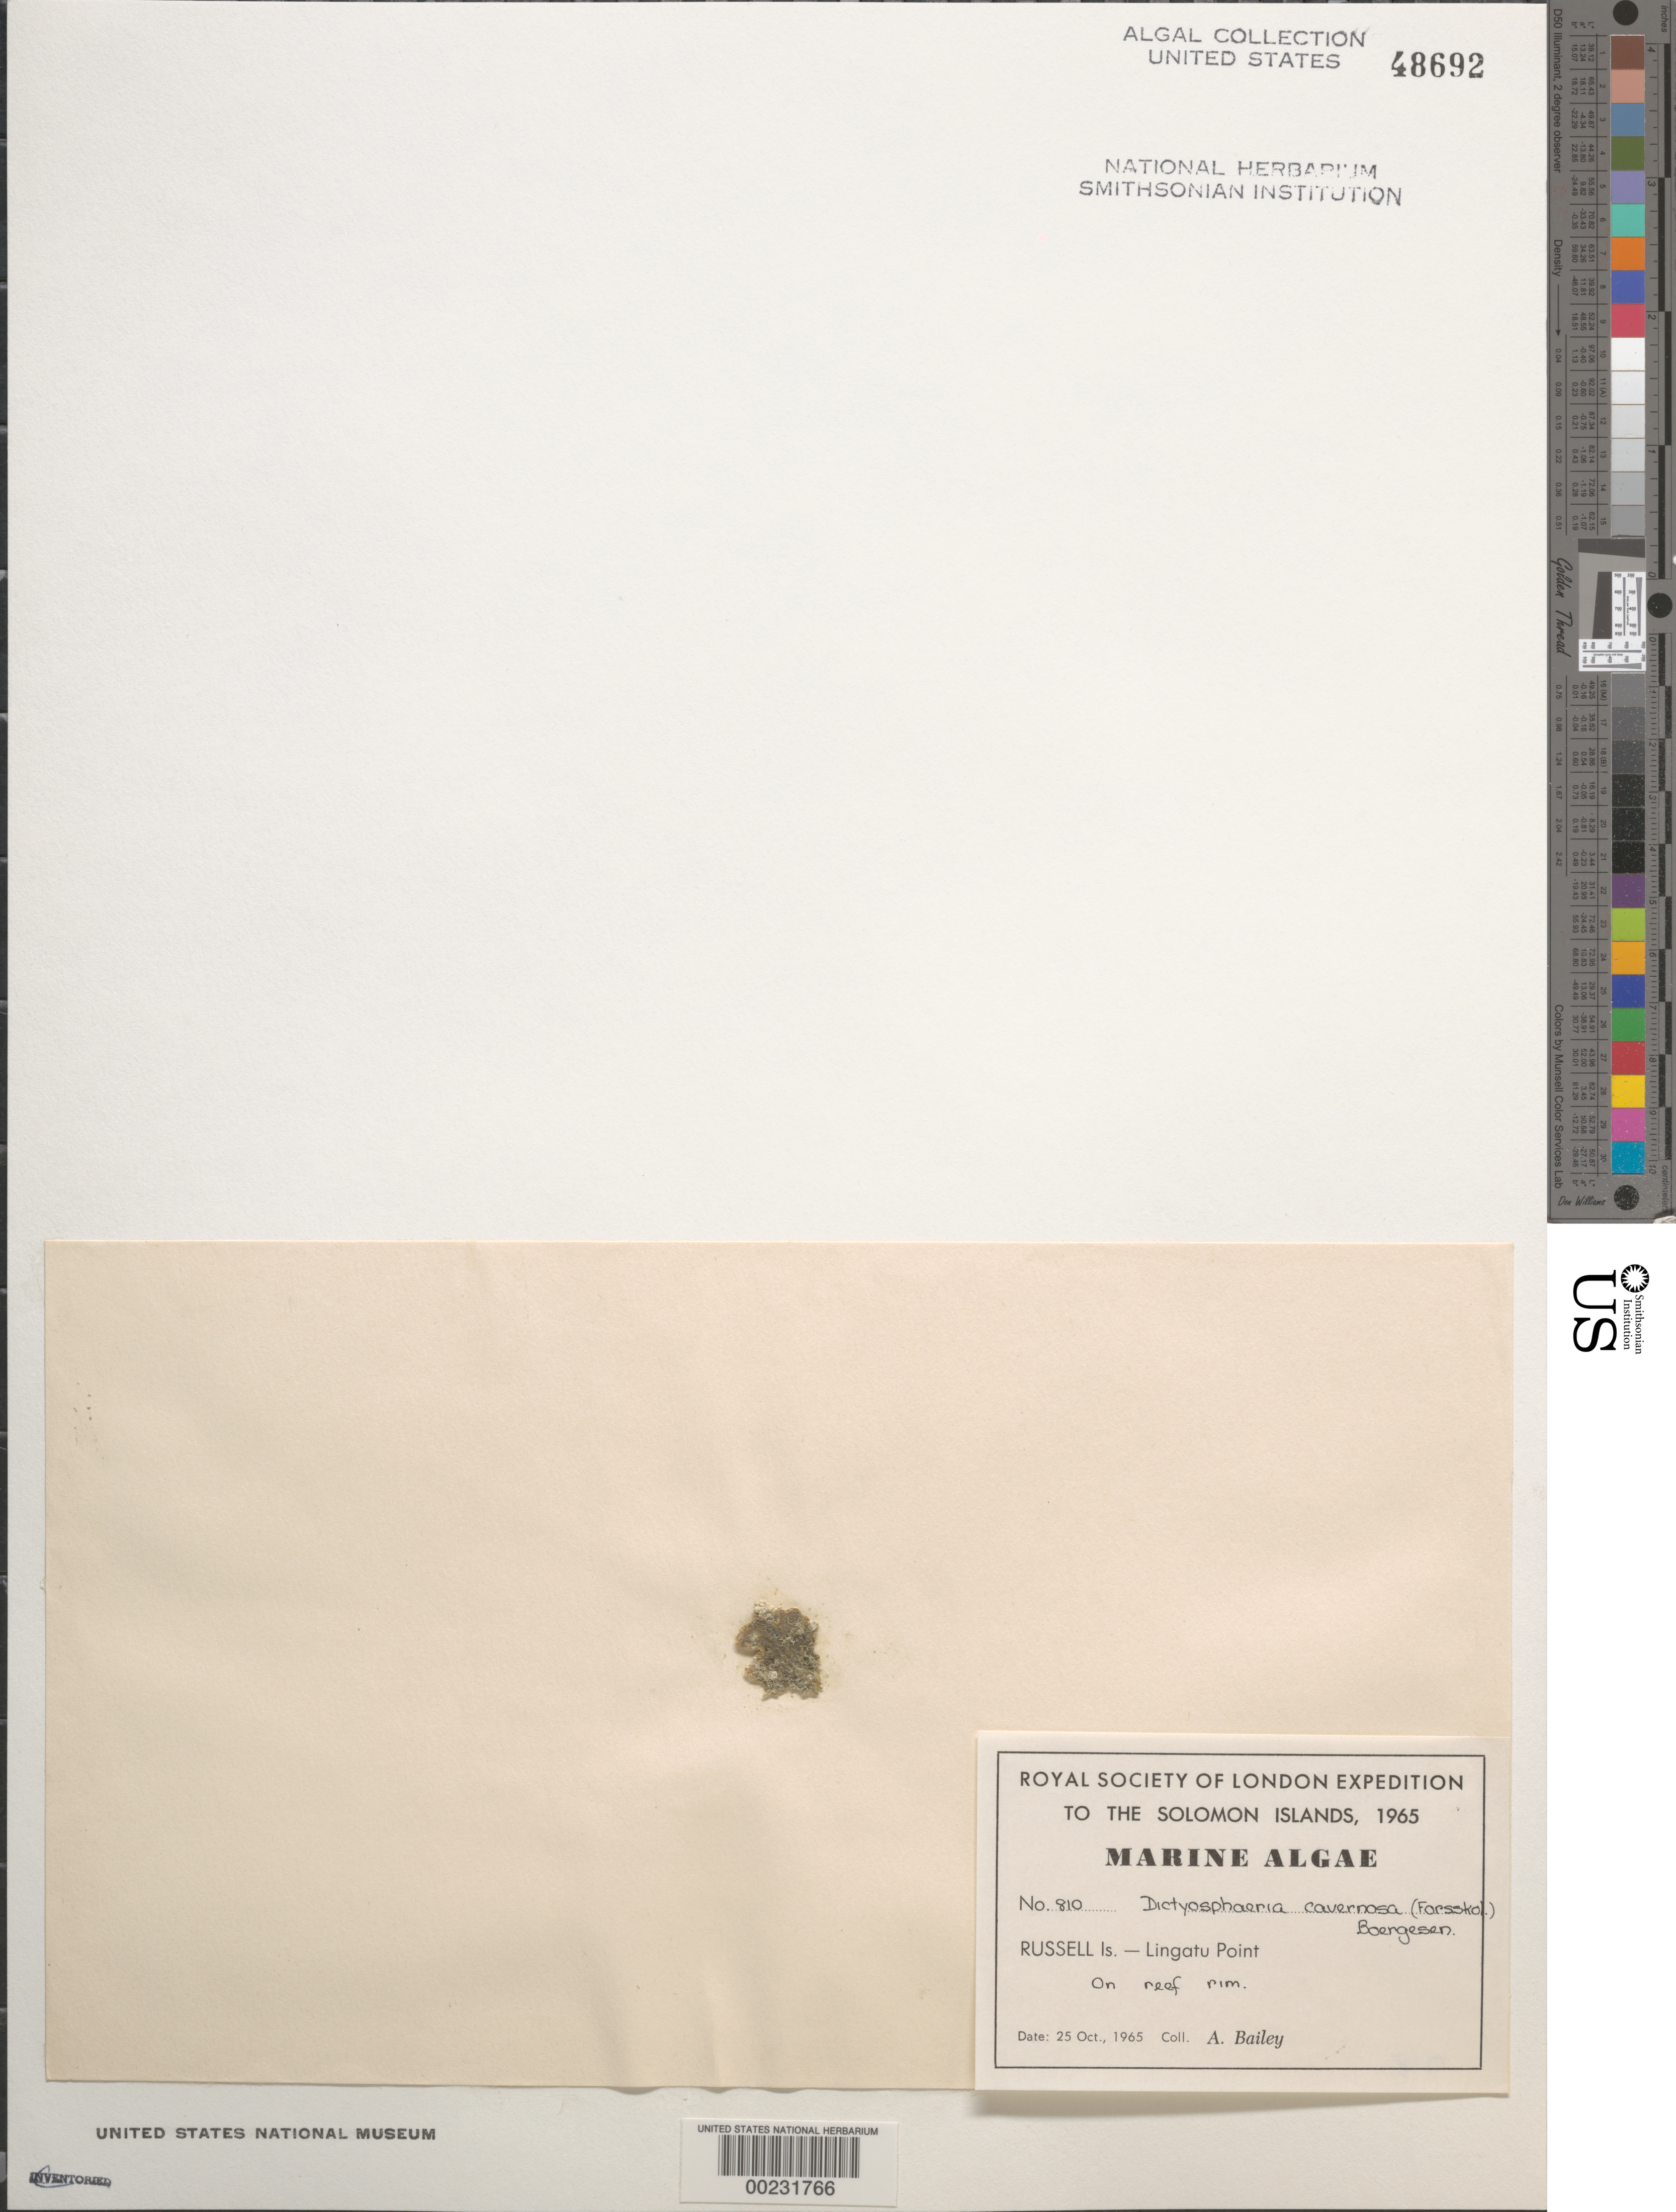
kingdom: Plantae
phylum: Chlorophyta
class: Ulvophyceae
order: Siphonocladales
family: Siphonocladaceae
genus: Dictyosphaeria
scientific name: Dictyosphaeria cavernosa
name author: (Forssk.) Børgesen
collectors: A. Bailey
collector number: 810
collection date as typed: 25 Oct 1965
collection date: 1965-10-25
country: Solomon Islands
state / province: Central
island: Mbanika [Banika]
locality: Lingatu Point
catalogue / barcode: US 48692